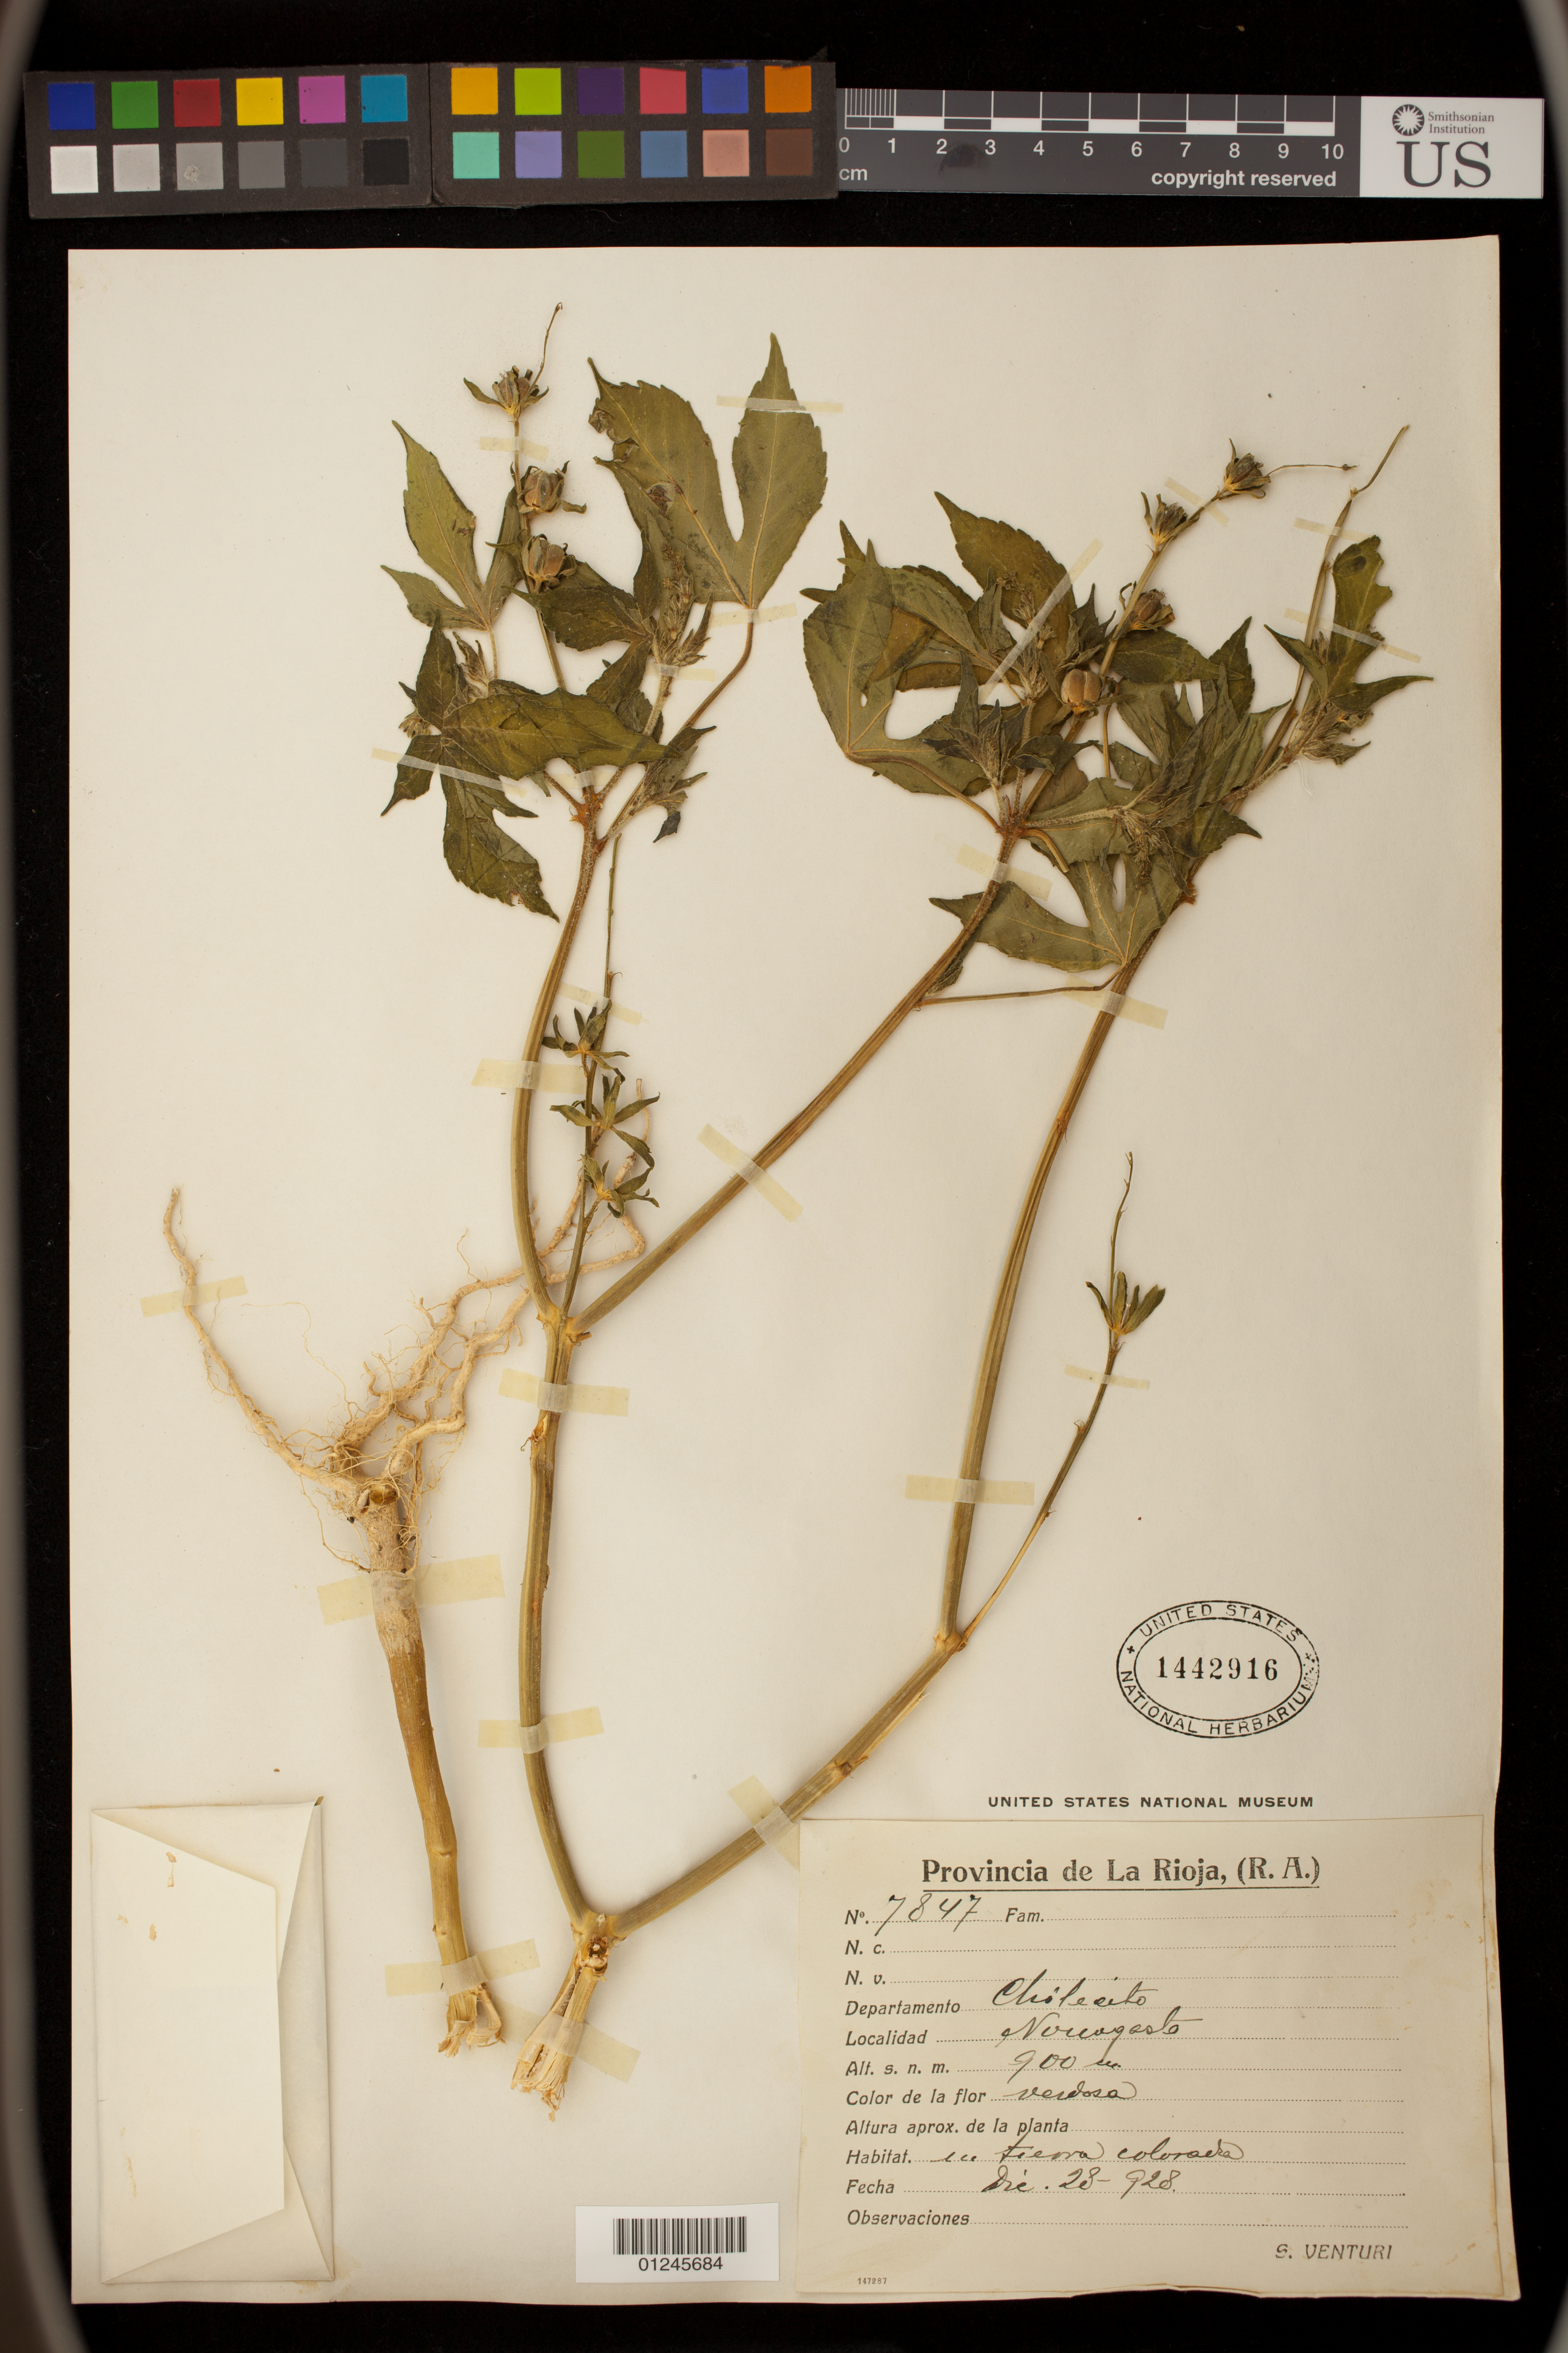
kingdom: Plantae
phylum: Tracheophyta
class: Magnoliopsida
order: Malpighiales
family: Euphorbiaceae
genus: Croton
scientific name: Croton lobatus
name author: L.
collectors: S. Venturi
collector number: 7847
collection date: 1928-12-28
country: Argentina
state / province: La Rioja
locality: Departamento Chilecito.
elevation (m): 900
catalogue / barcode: US 1442916